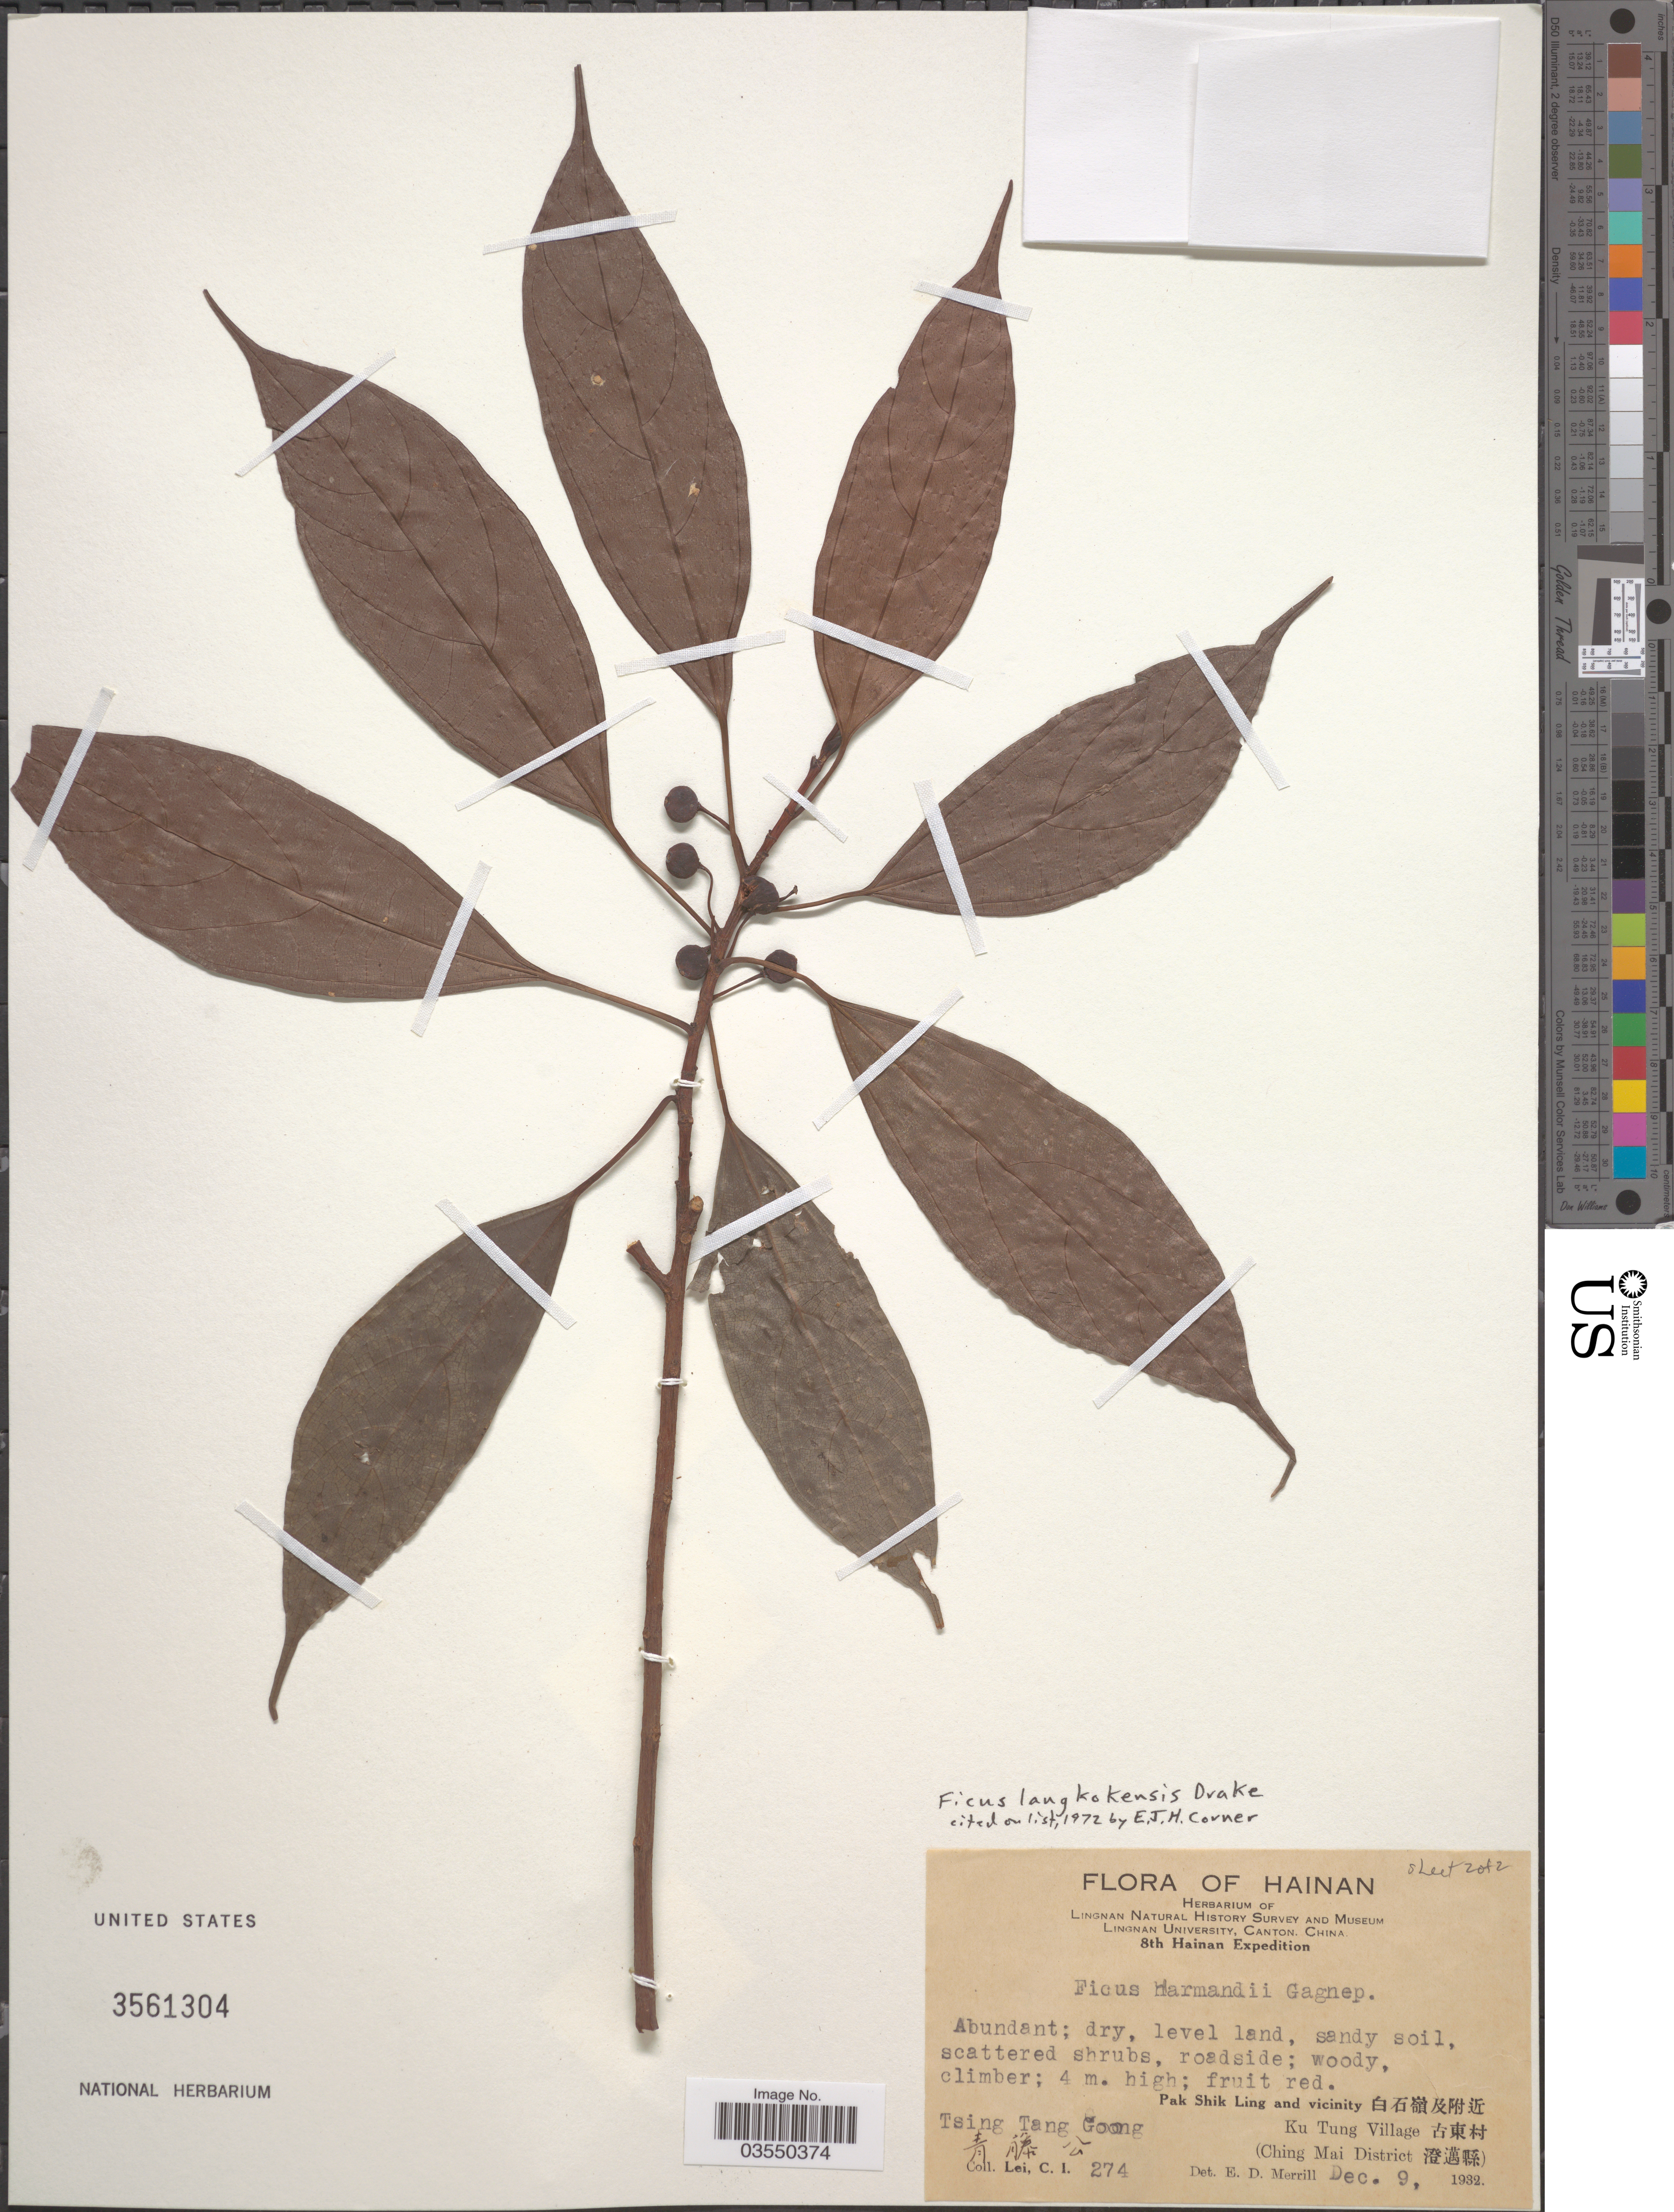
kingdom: Plantae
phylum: Tracheophyta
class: Magnoliopsida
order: Rosales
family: Moraceae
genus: Ficus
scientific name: Ficus langkokensis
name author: Drake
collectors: C. I. Lei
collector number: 274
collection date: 1932-12-09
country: China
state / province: Hainan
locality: Tsing Tang Goong X. Pak Shik Ling and vicinity X. Ku Tung Village X. (Ching Mai District X).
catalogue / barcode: US 3561304